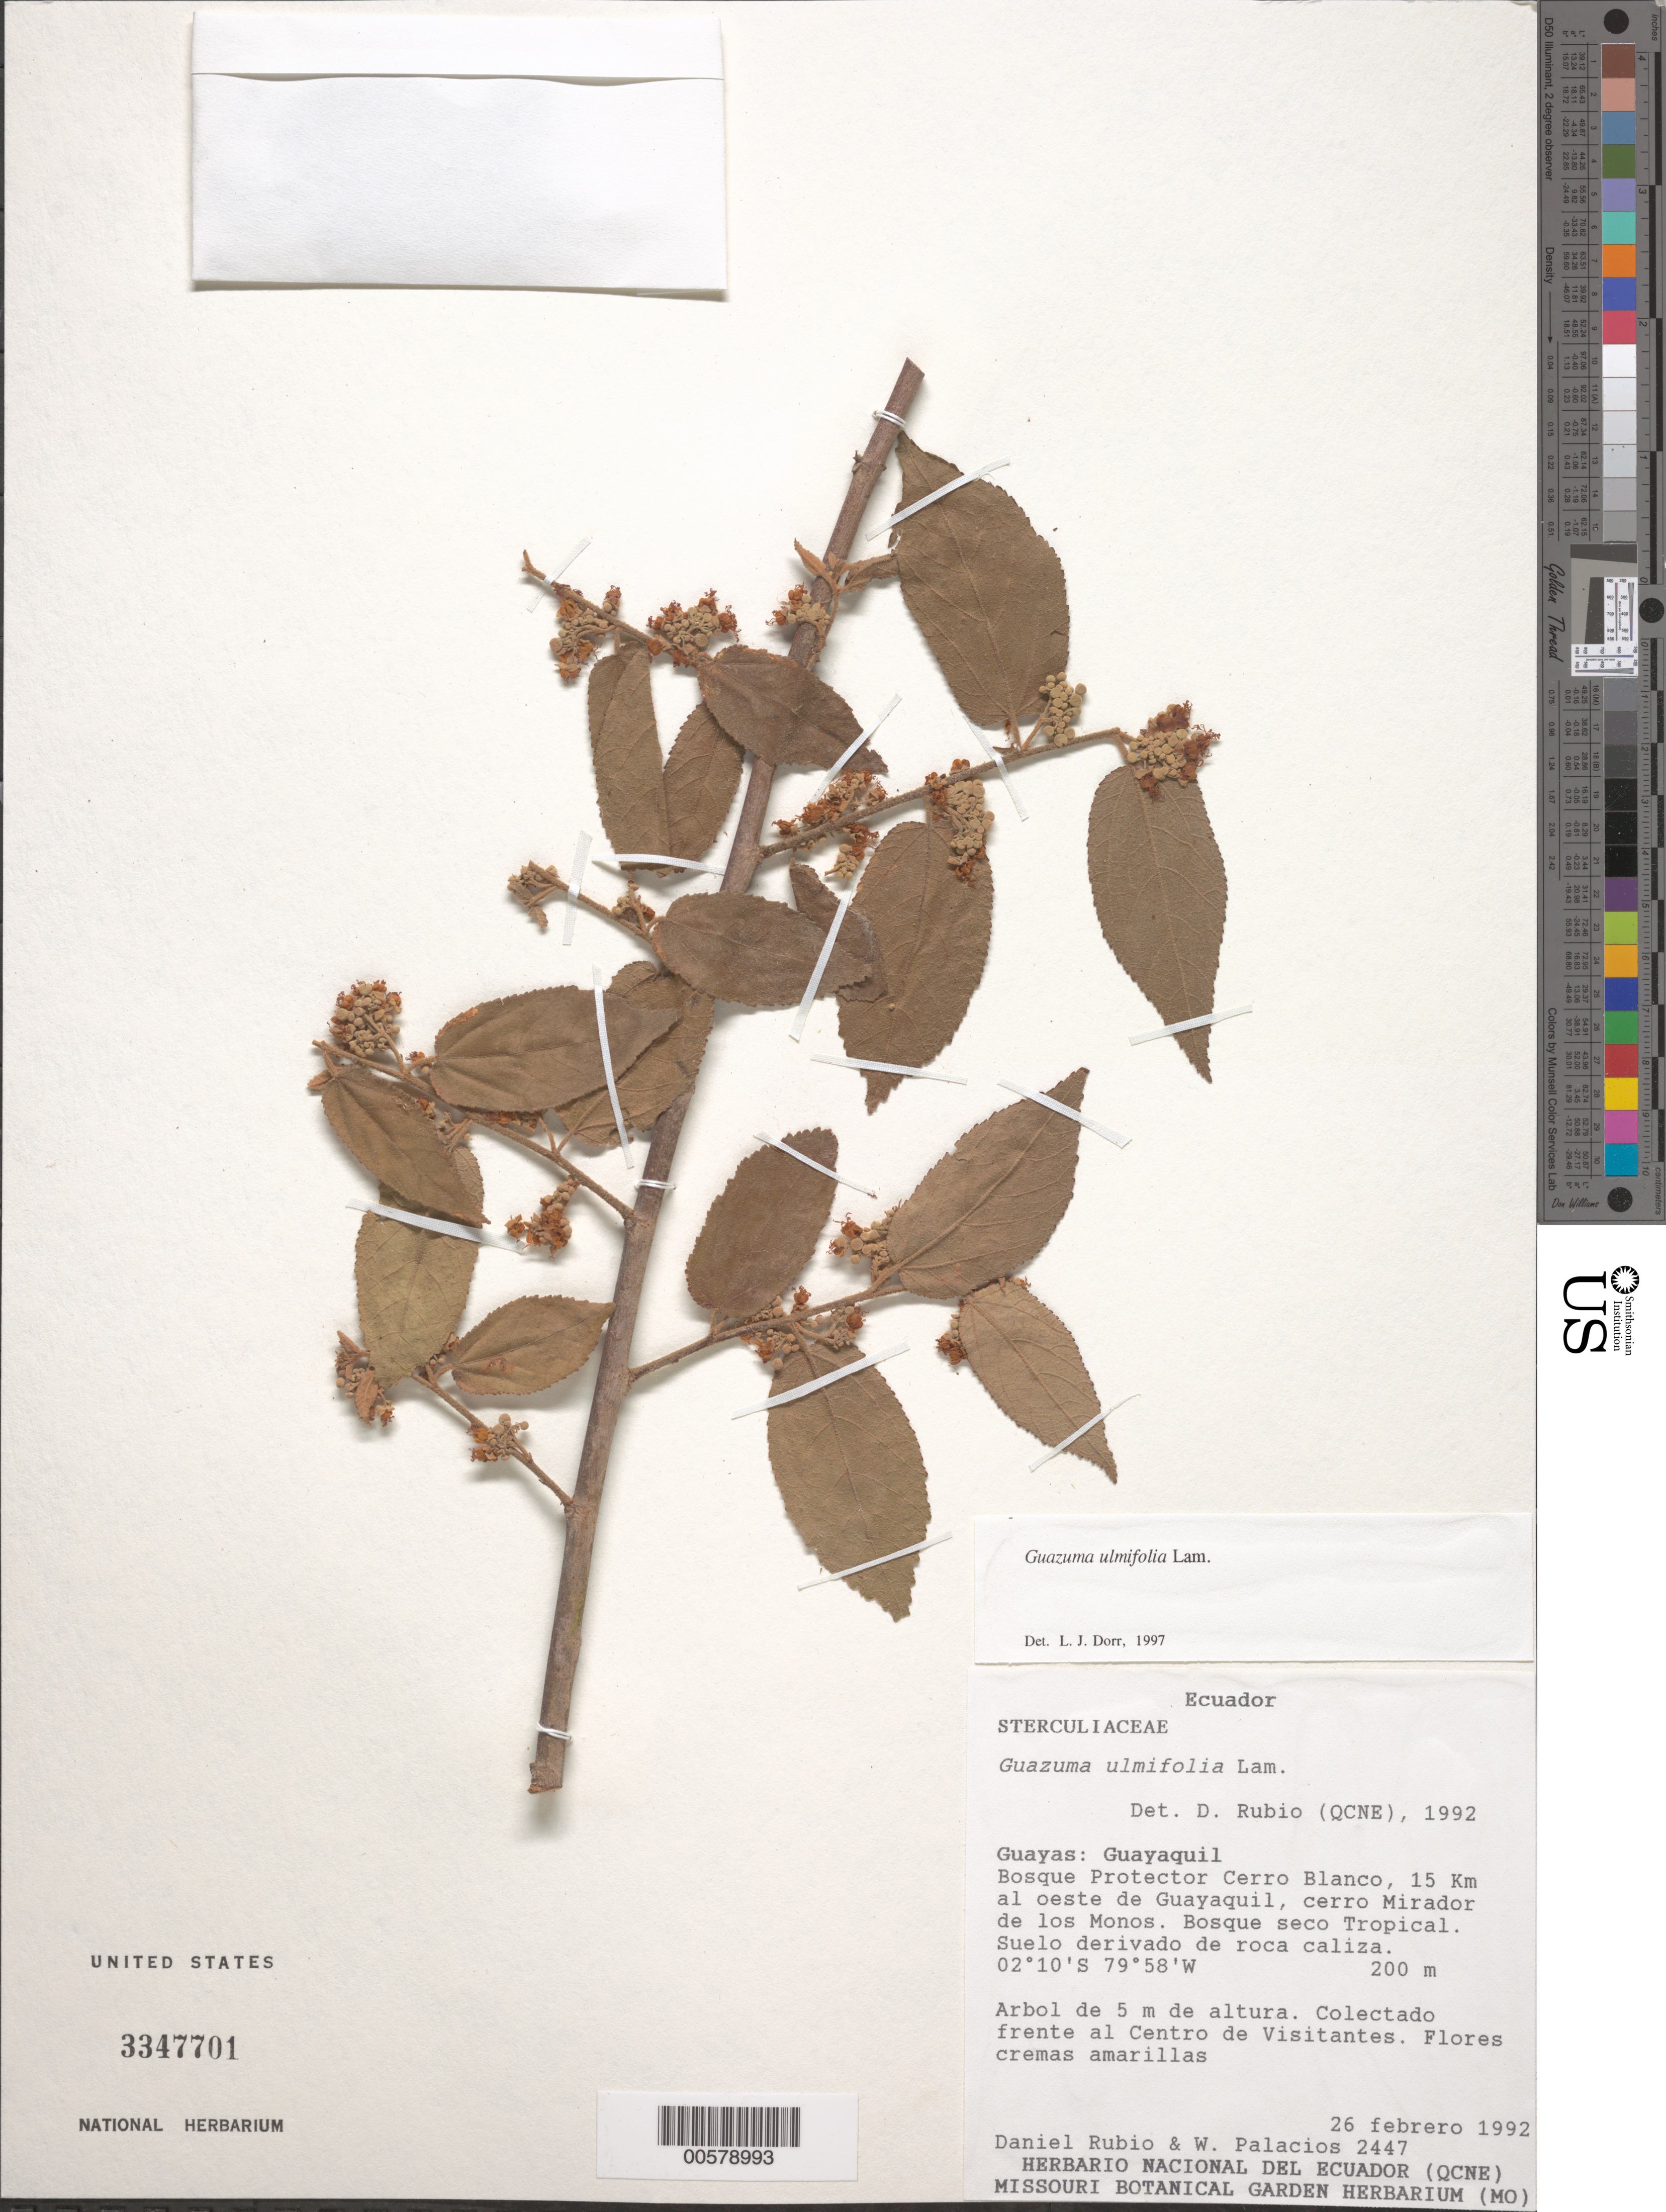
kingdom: Plantae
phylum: Tracheophyta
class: Magnoliopsida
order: Malvales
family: Malvaceae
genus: Guazuma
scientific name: Guazuma ulmifolia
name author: Lam.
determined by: Rubio, D.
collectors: D. Rubio & W. Palacios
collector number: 2447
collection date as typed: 26 Feb 1992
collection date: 1992-02-26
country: Ecuador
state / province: Guayas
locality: Guayaquil, Bosque Protector Cerro Blanco, 15 km al oeste de Guayaquil, Cerro Mirador de los Minas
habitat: Bosque seco tropical, suelo derivado de roca caliza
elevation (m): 200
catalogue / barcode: US 3347701